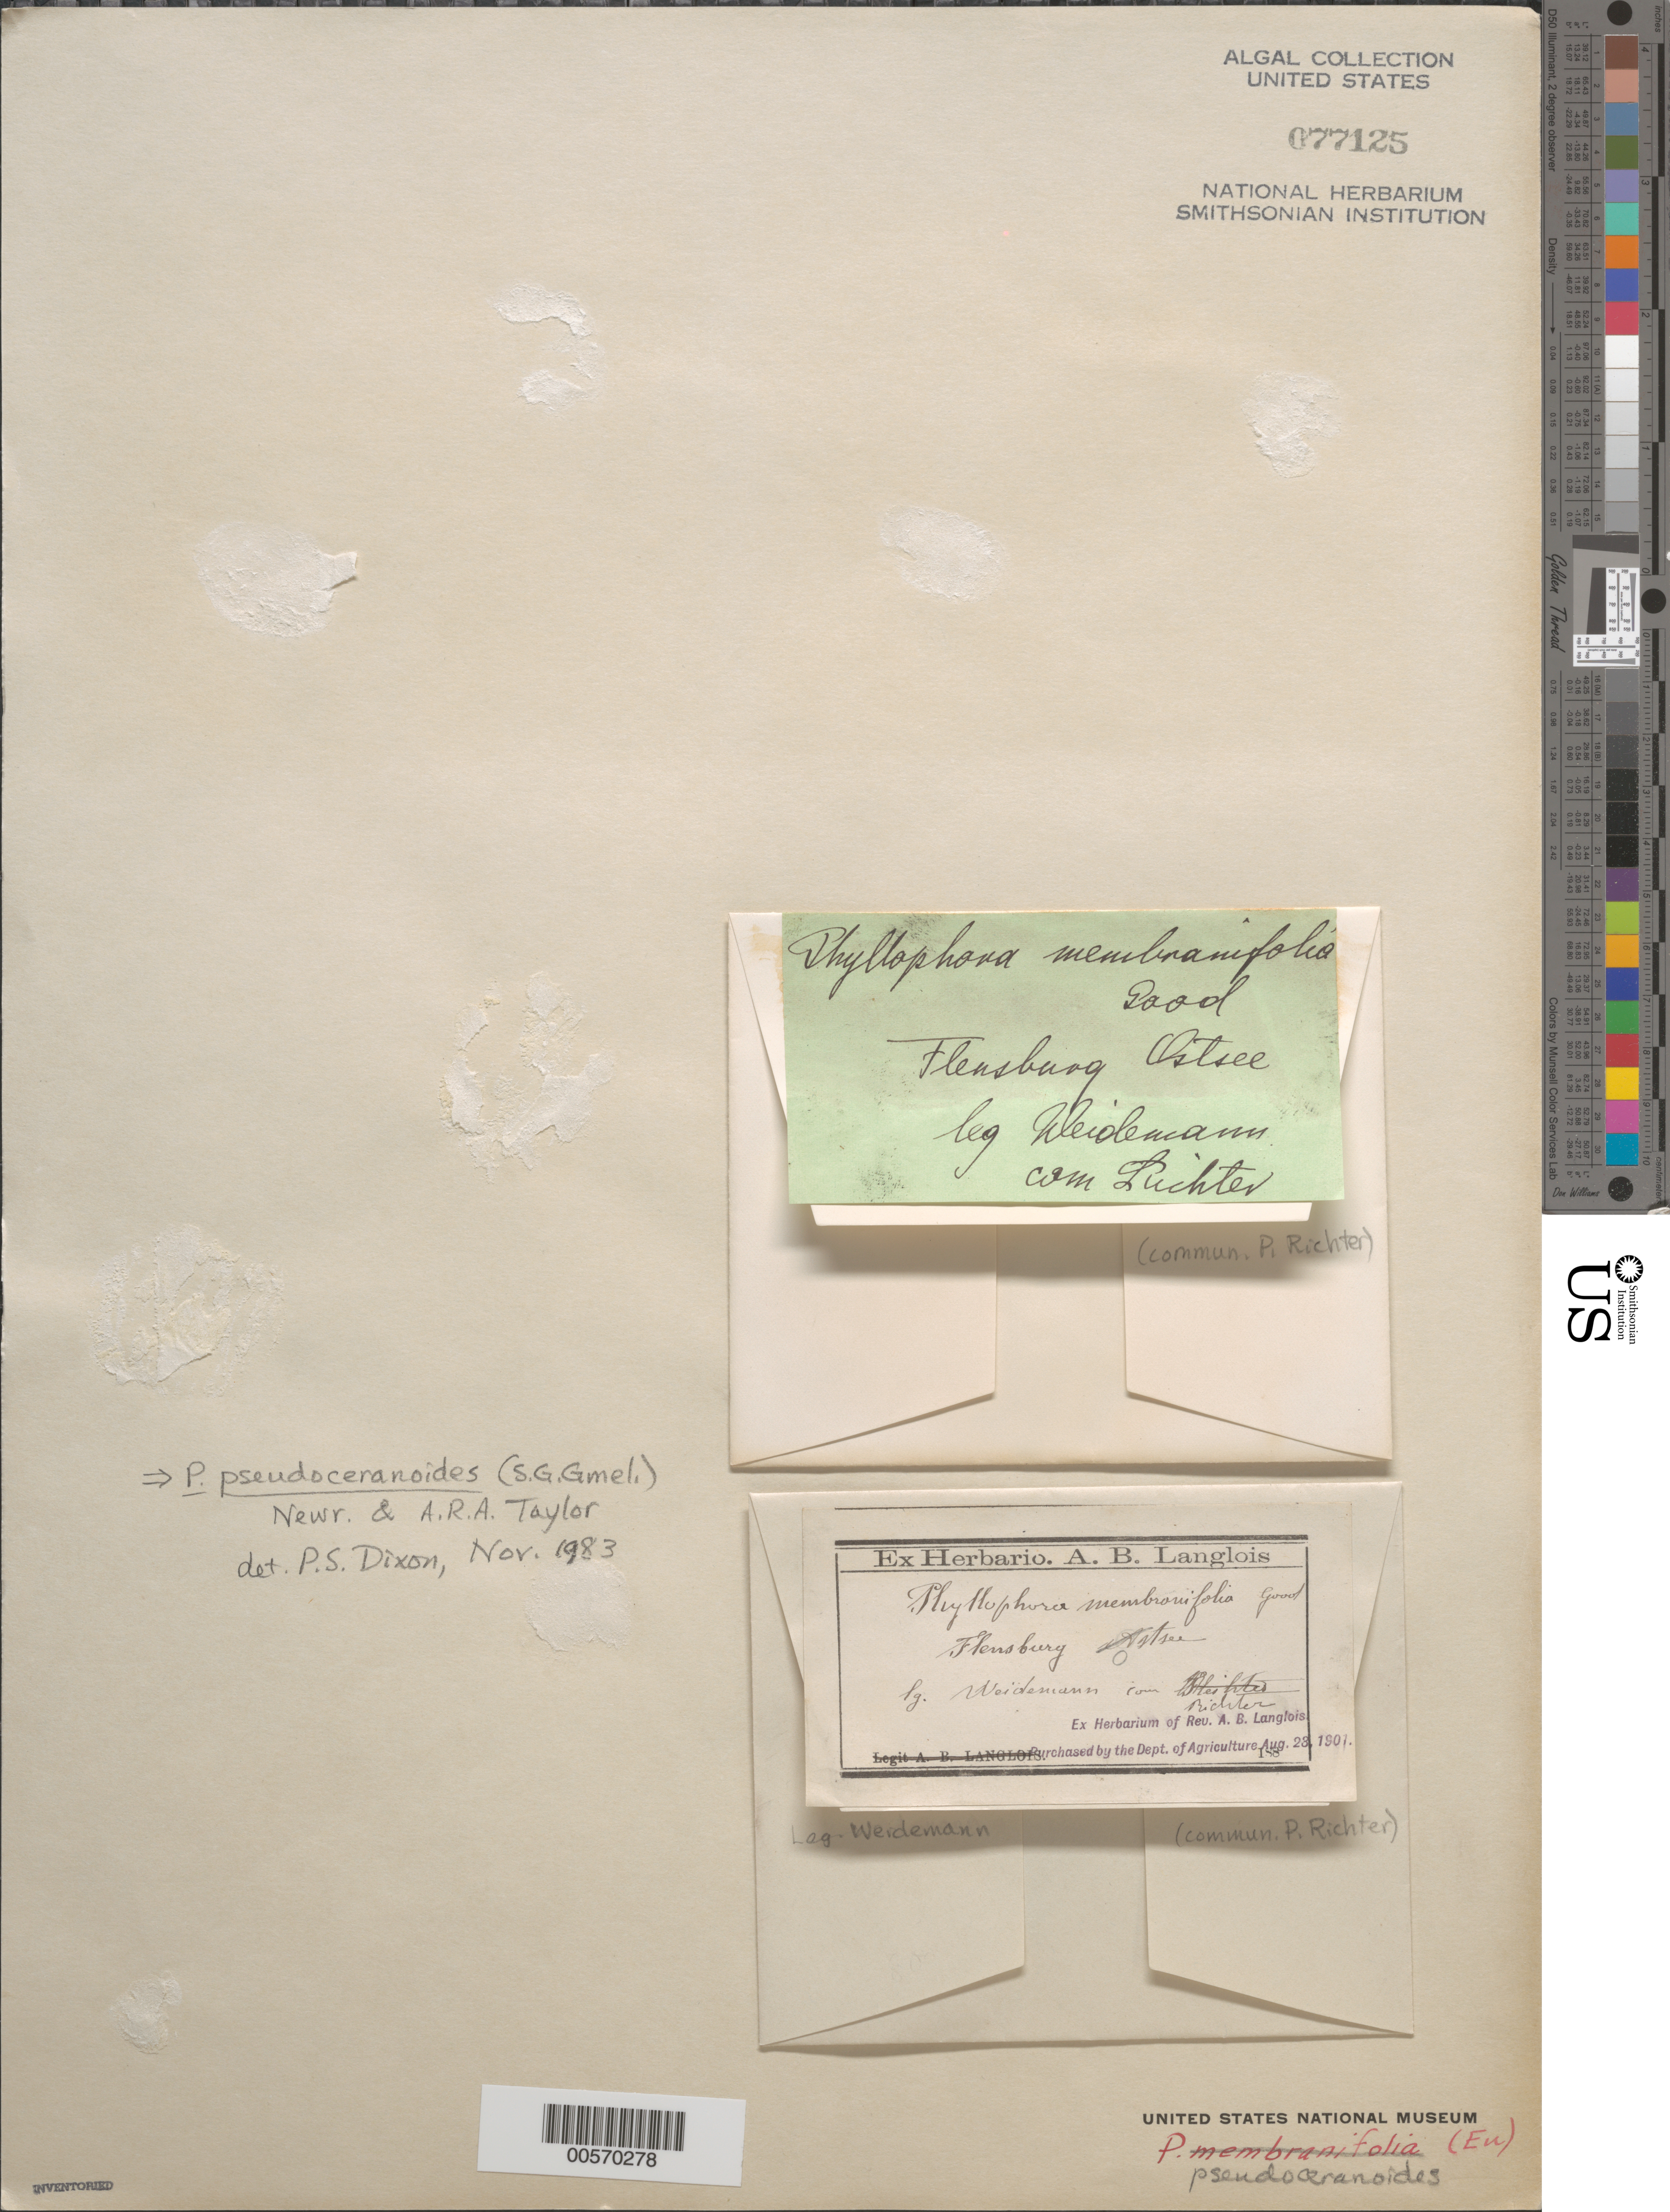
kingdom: Plantae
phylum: Rhodophyta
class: Florideophyceae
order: Gigartinales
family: Phyllophoraceae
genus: Phyllophora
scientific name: Phyllophora pseudoceranoides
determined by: Dixon, P. S.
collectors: G. Weidemann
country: Germany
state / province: Schleswig-Holstein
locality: Flensburg, Baltic Sea (Ostsee)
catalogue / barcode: US 77125